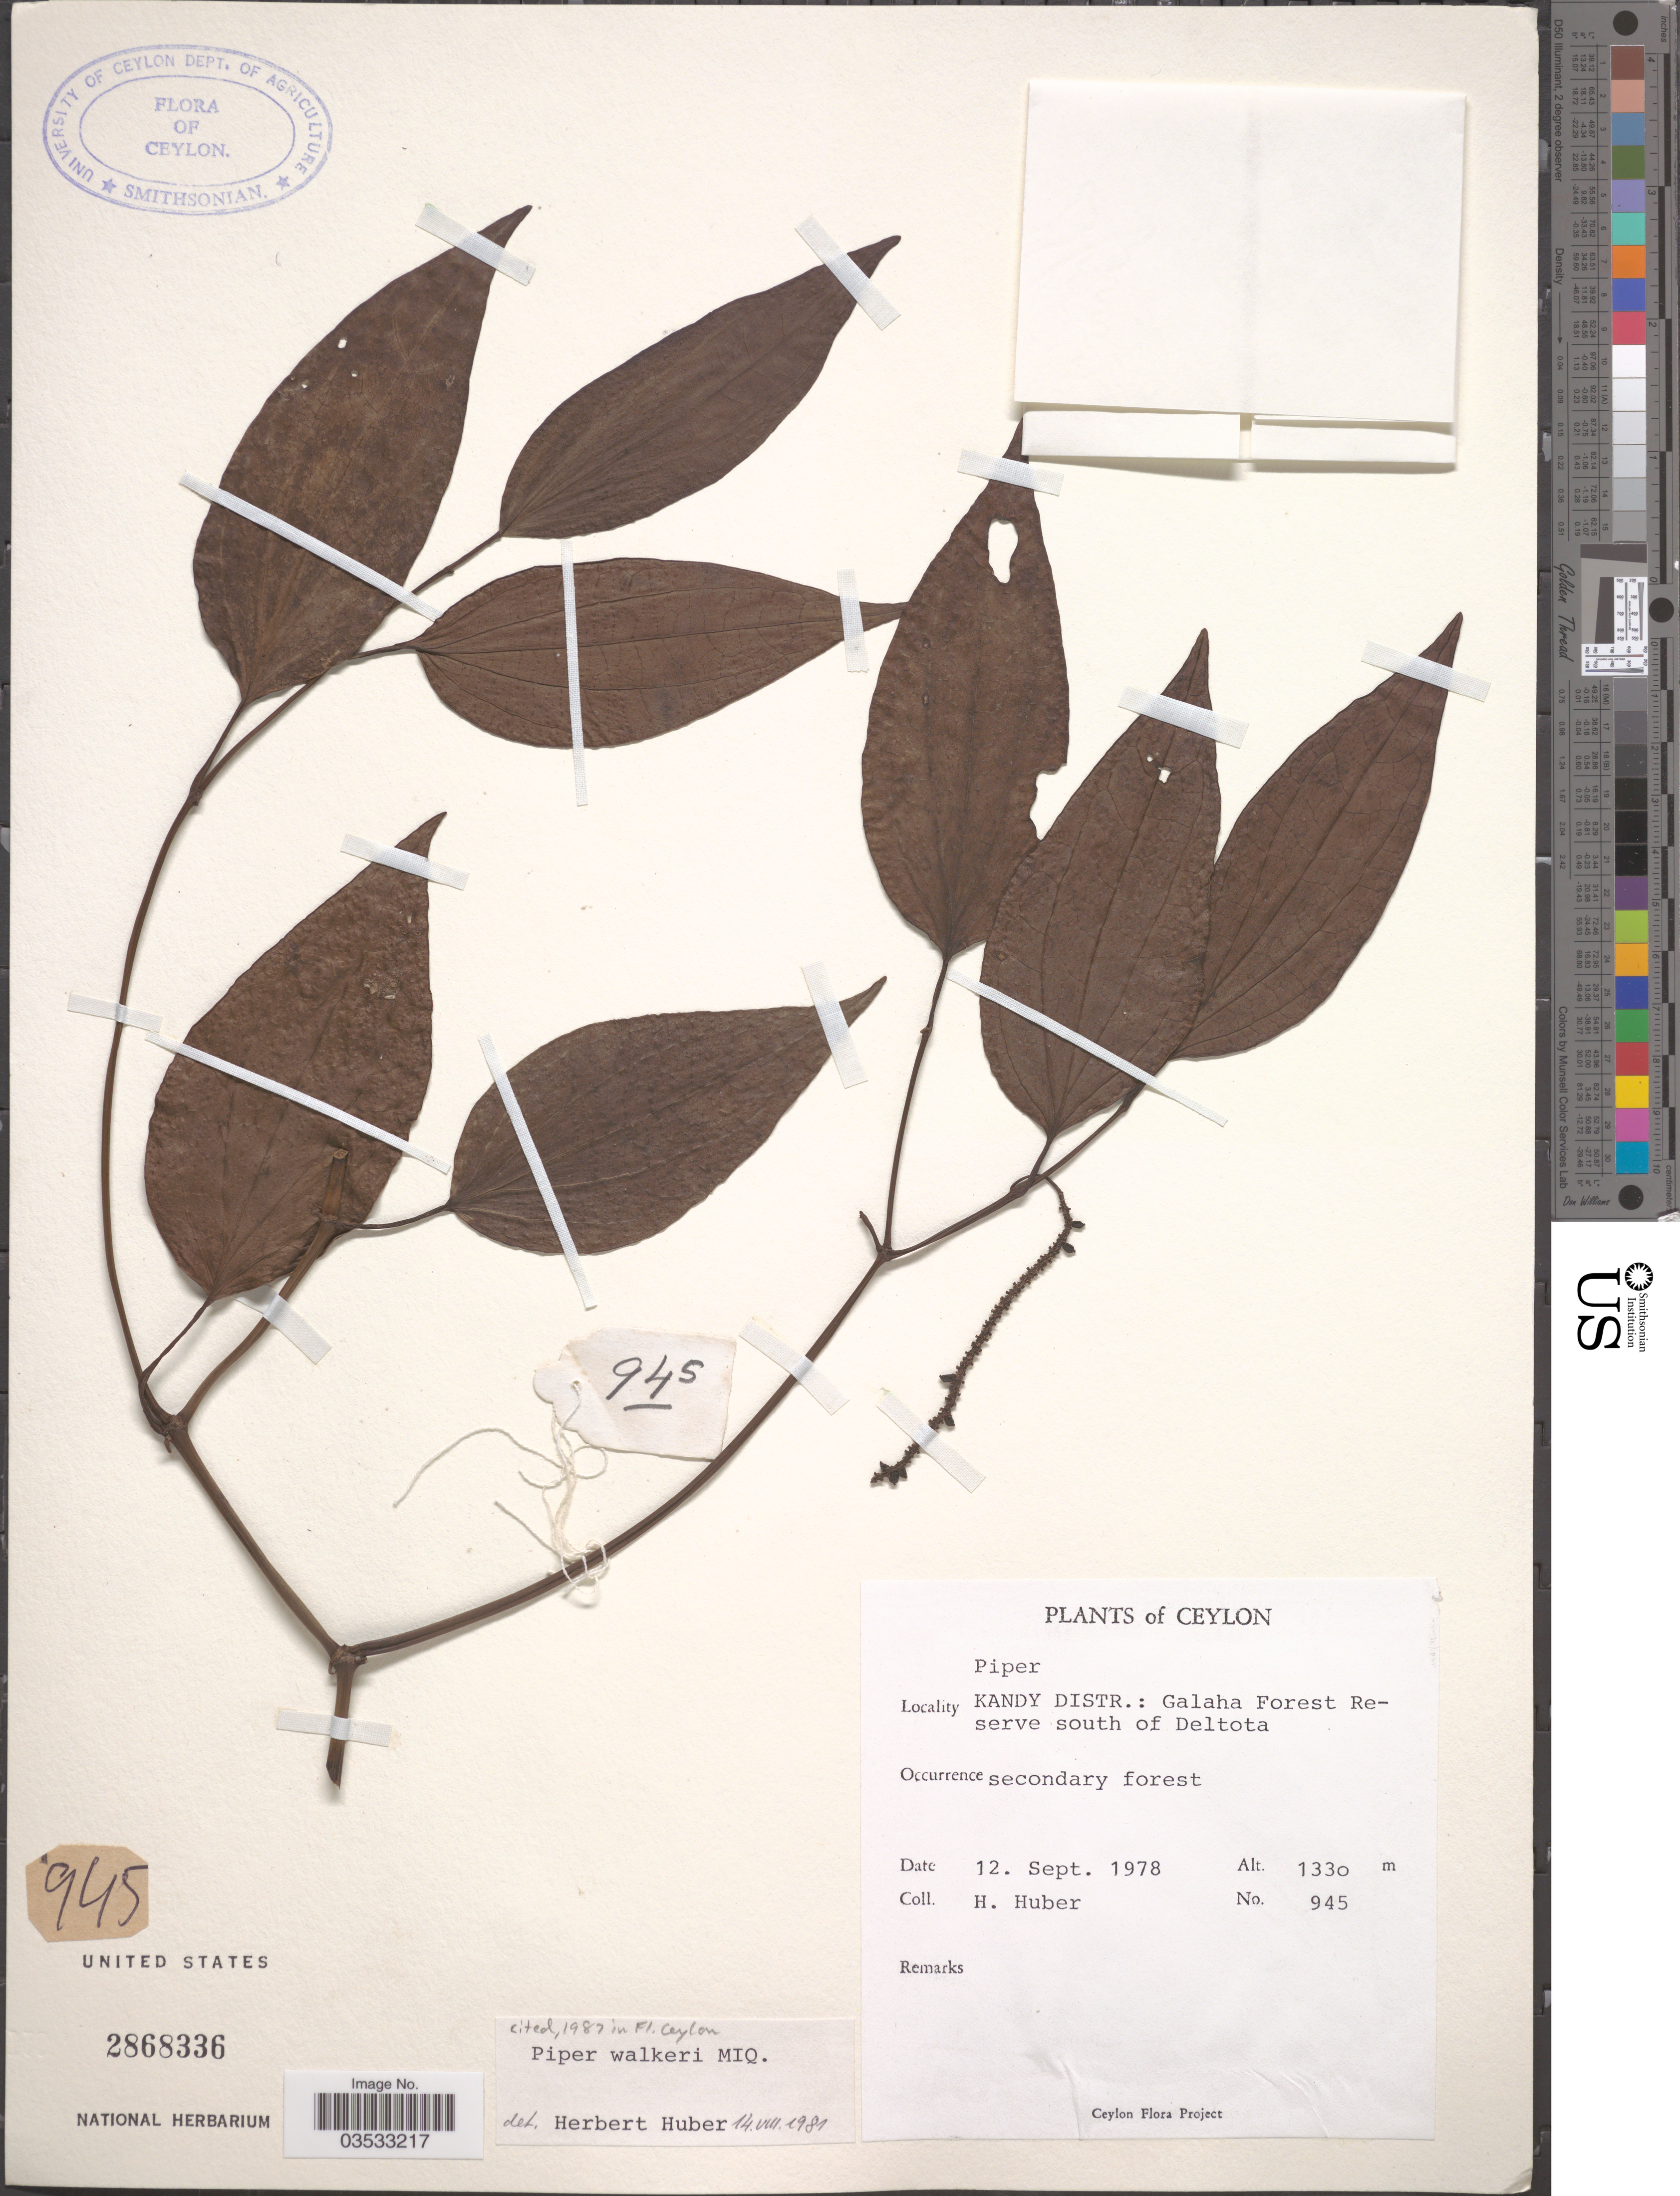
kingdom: Plantae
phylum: Tracheophyta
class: Magnoliopsida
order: Piperales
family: Piperaceae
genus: Piper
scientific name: Piper walkeri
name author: Miq.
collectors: H. Huber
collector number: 945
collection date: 1978-09-12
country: Sri Lanka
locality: Ceylon. Kandy Distr.: Galaha Forest Reserve south of Deltota.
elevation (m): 1330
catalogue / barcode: US 2868336